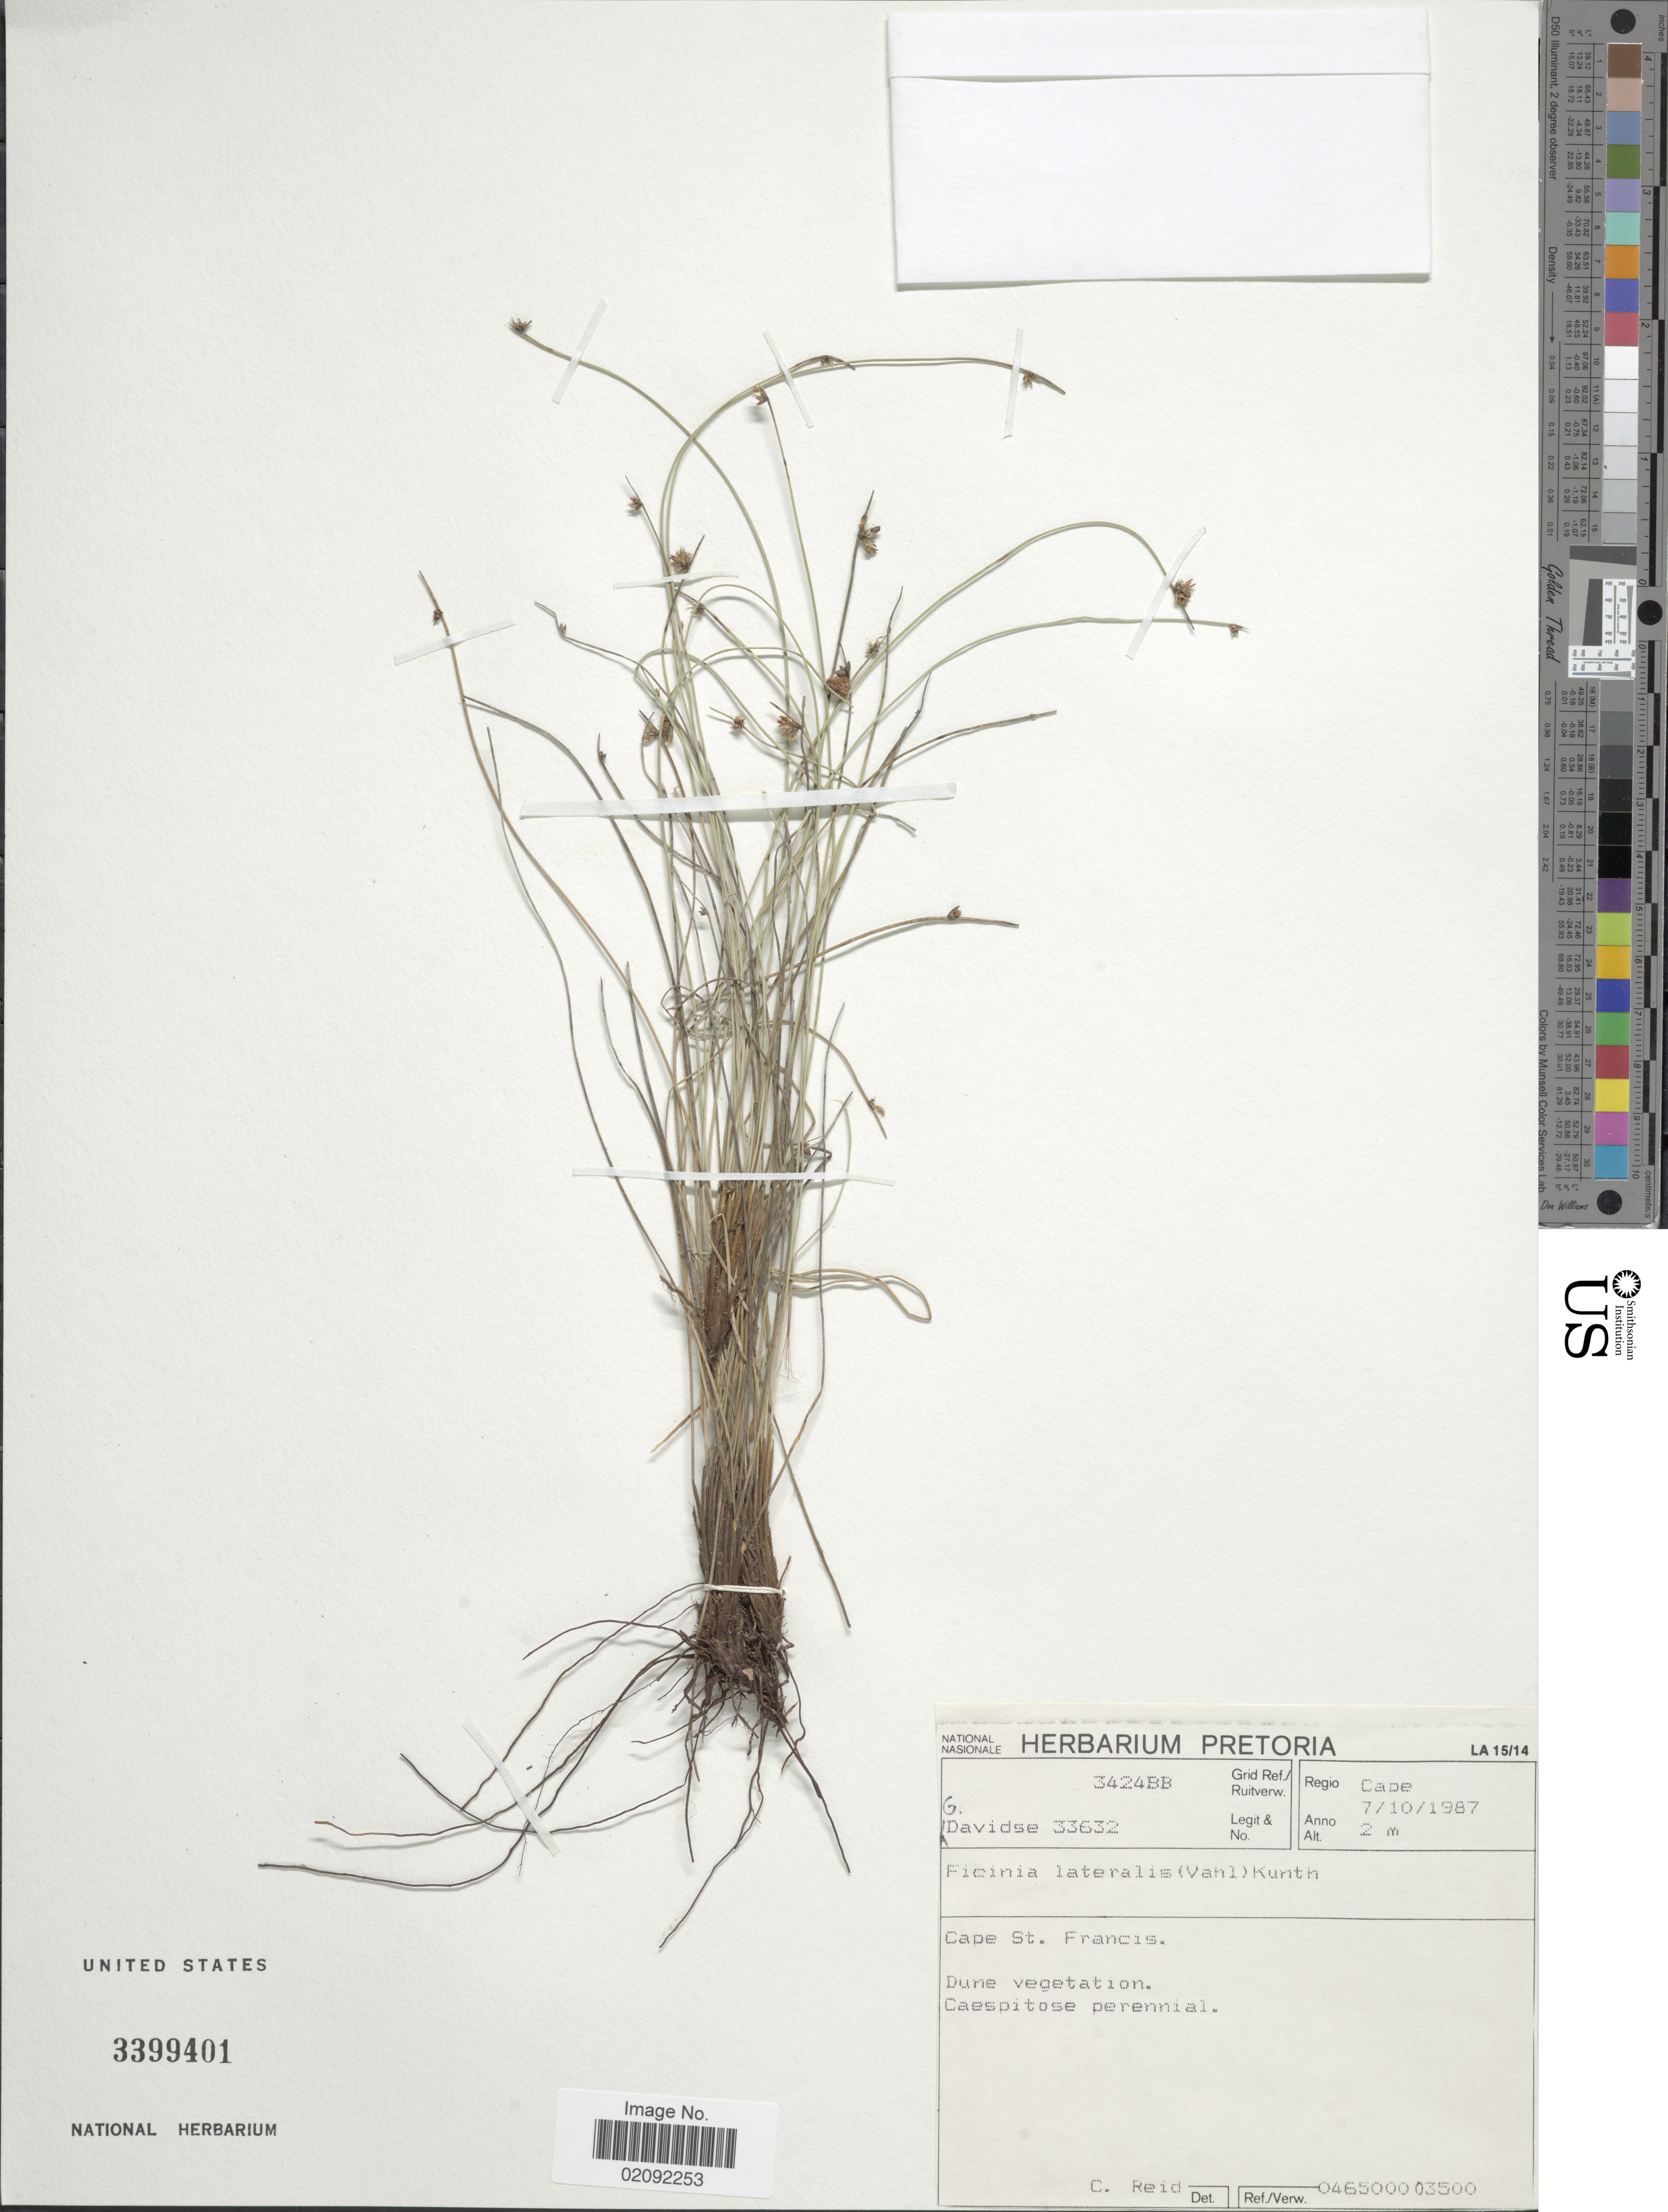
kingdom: Plantae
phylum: Tracheophyta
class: Liliopsida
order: Poales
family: Cyperaceae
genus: Ficinia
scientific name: Ficinia lateralis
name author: (Vahl) Kunth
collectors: G. Davidse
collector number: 33632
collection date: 1987-10-07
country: South Africa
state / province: Eastern Cape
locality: Regio Cape, Cape St Francis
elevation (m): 2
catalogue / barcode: US 3399401